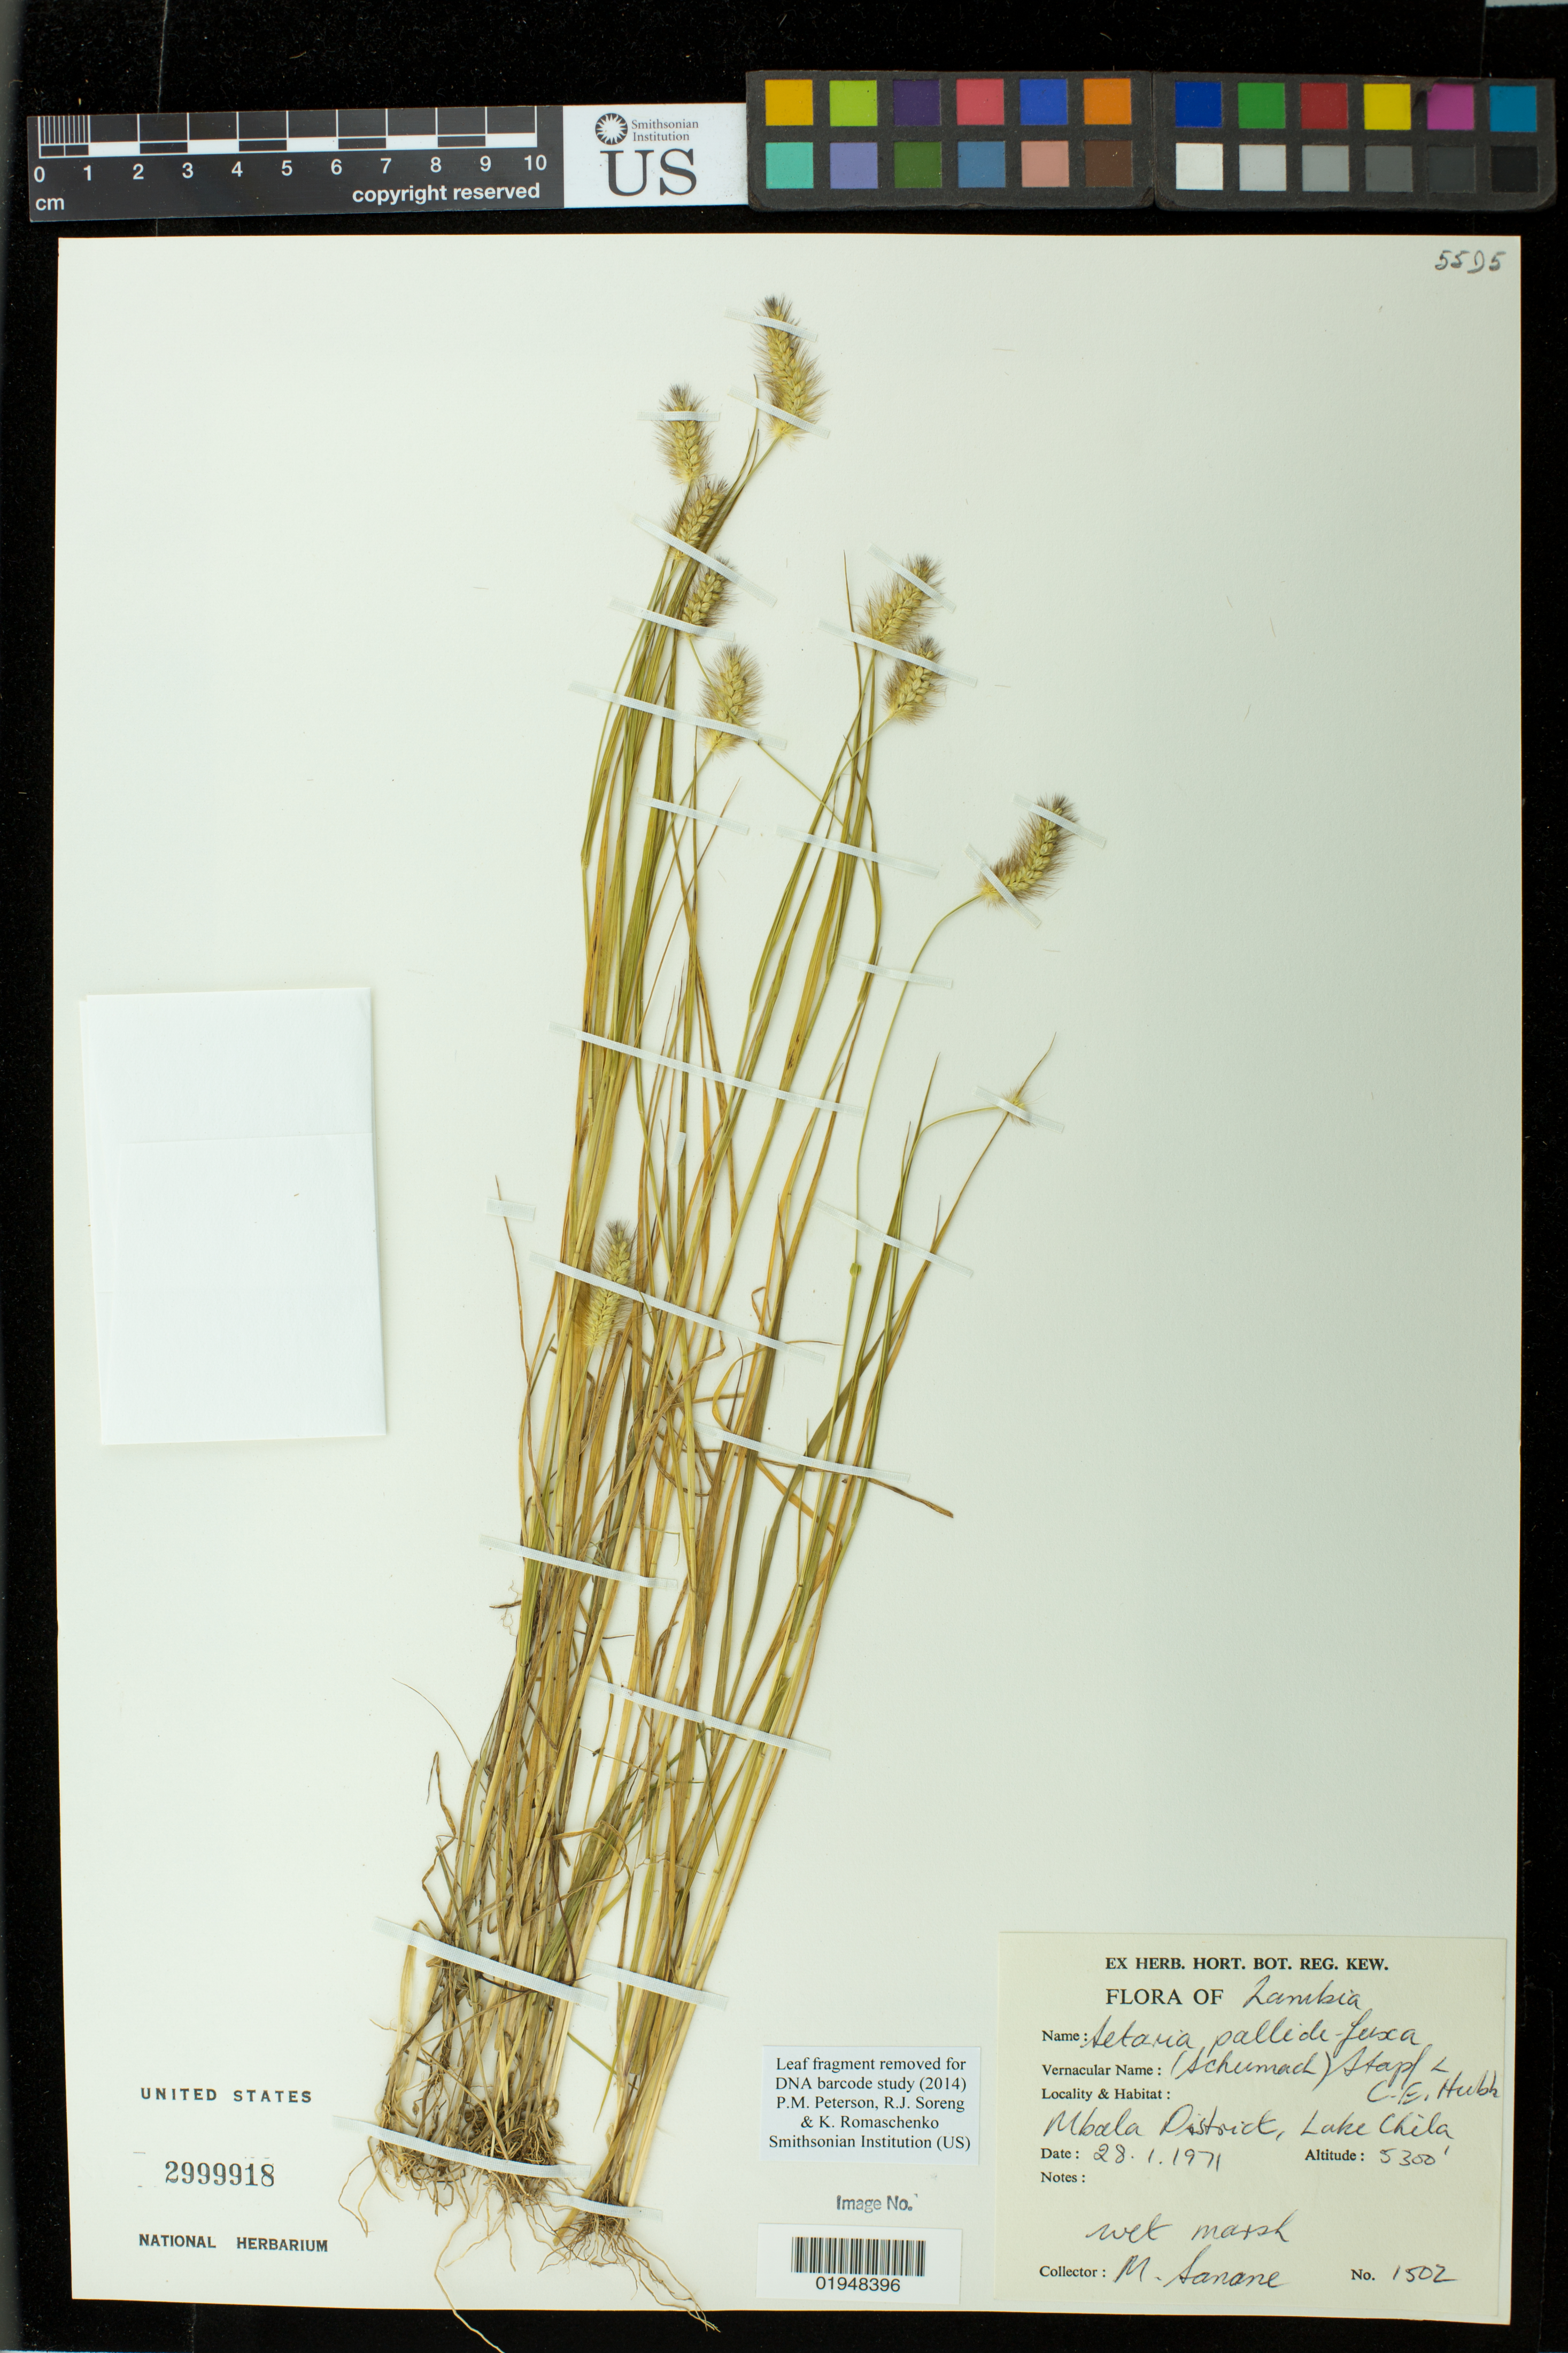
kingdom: Plantae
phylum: Tracheophyta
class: Liliopsida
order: Poales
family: Poaceae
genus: Setaria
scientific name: Setaria pallide-fusca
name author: (Schumach.) Stapf & C.E. Hubb.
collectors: M. Sanane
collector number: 1502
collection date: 1971-01-28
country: Zambia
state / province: Northern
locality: Mbala District, Lake Chila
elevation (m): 1615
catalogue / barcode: US 2999918